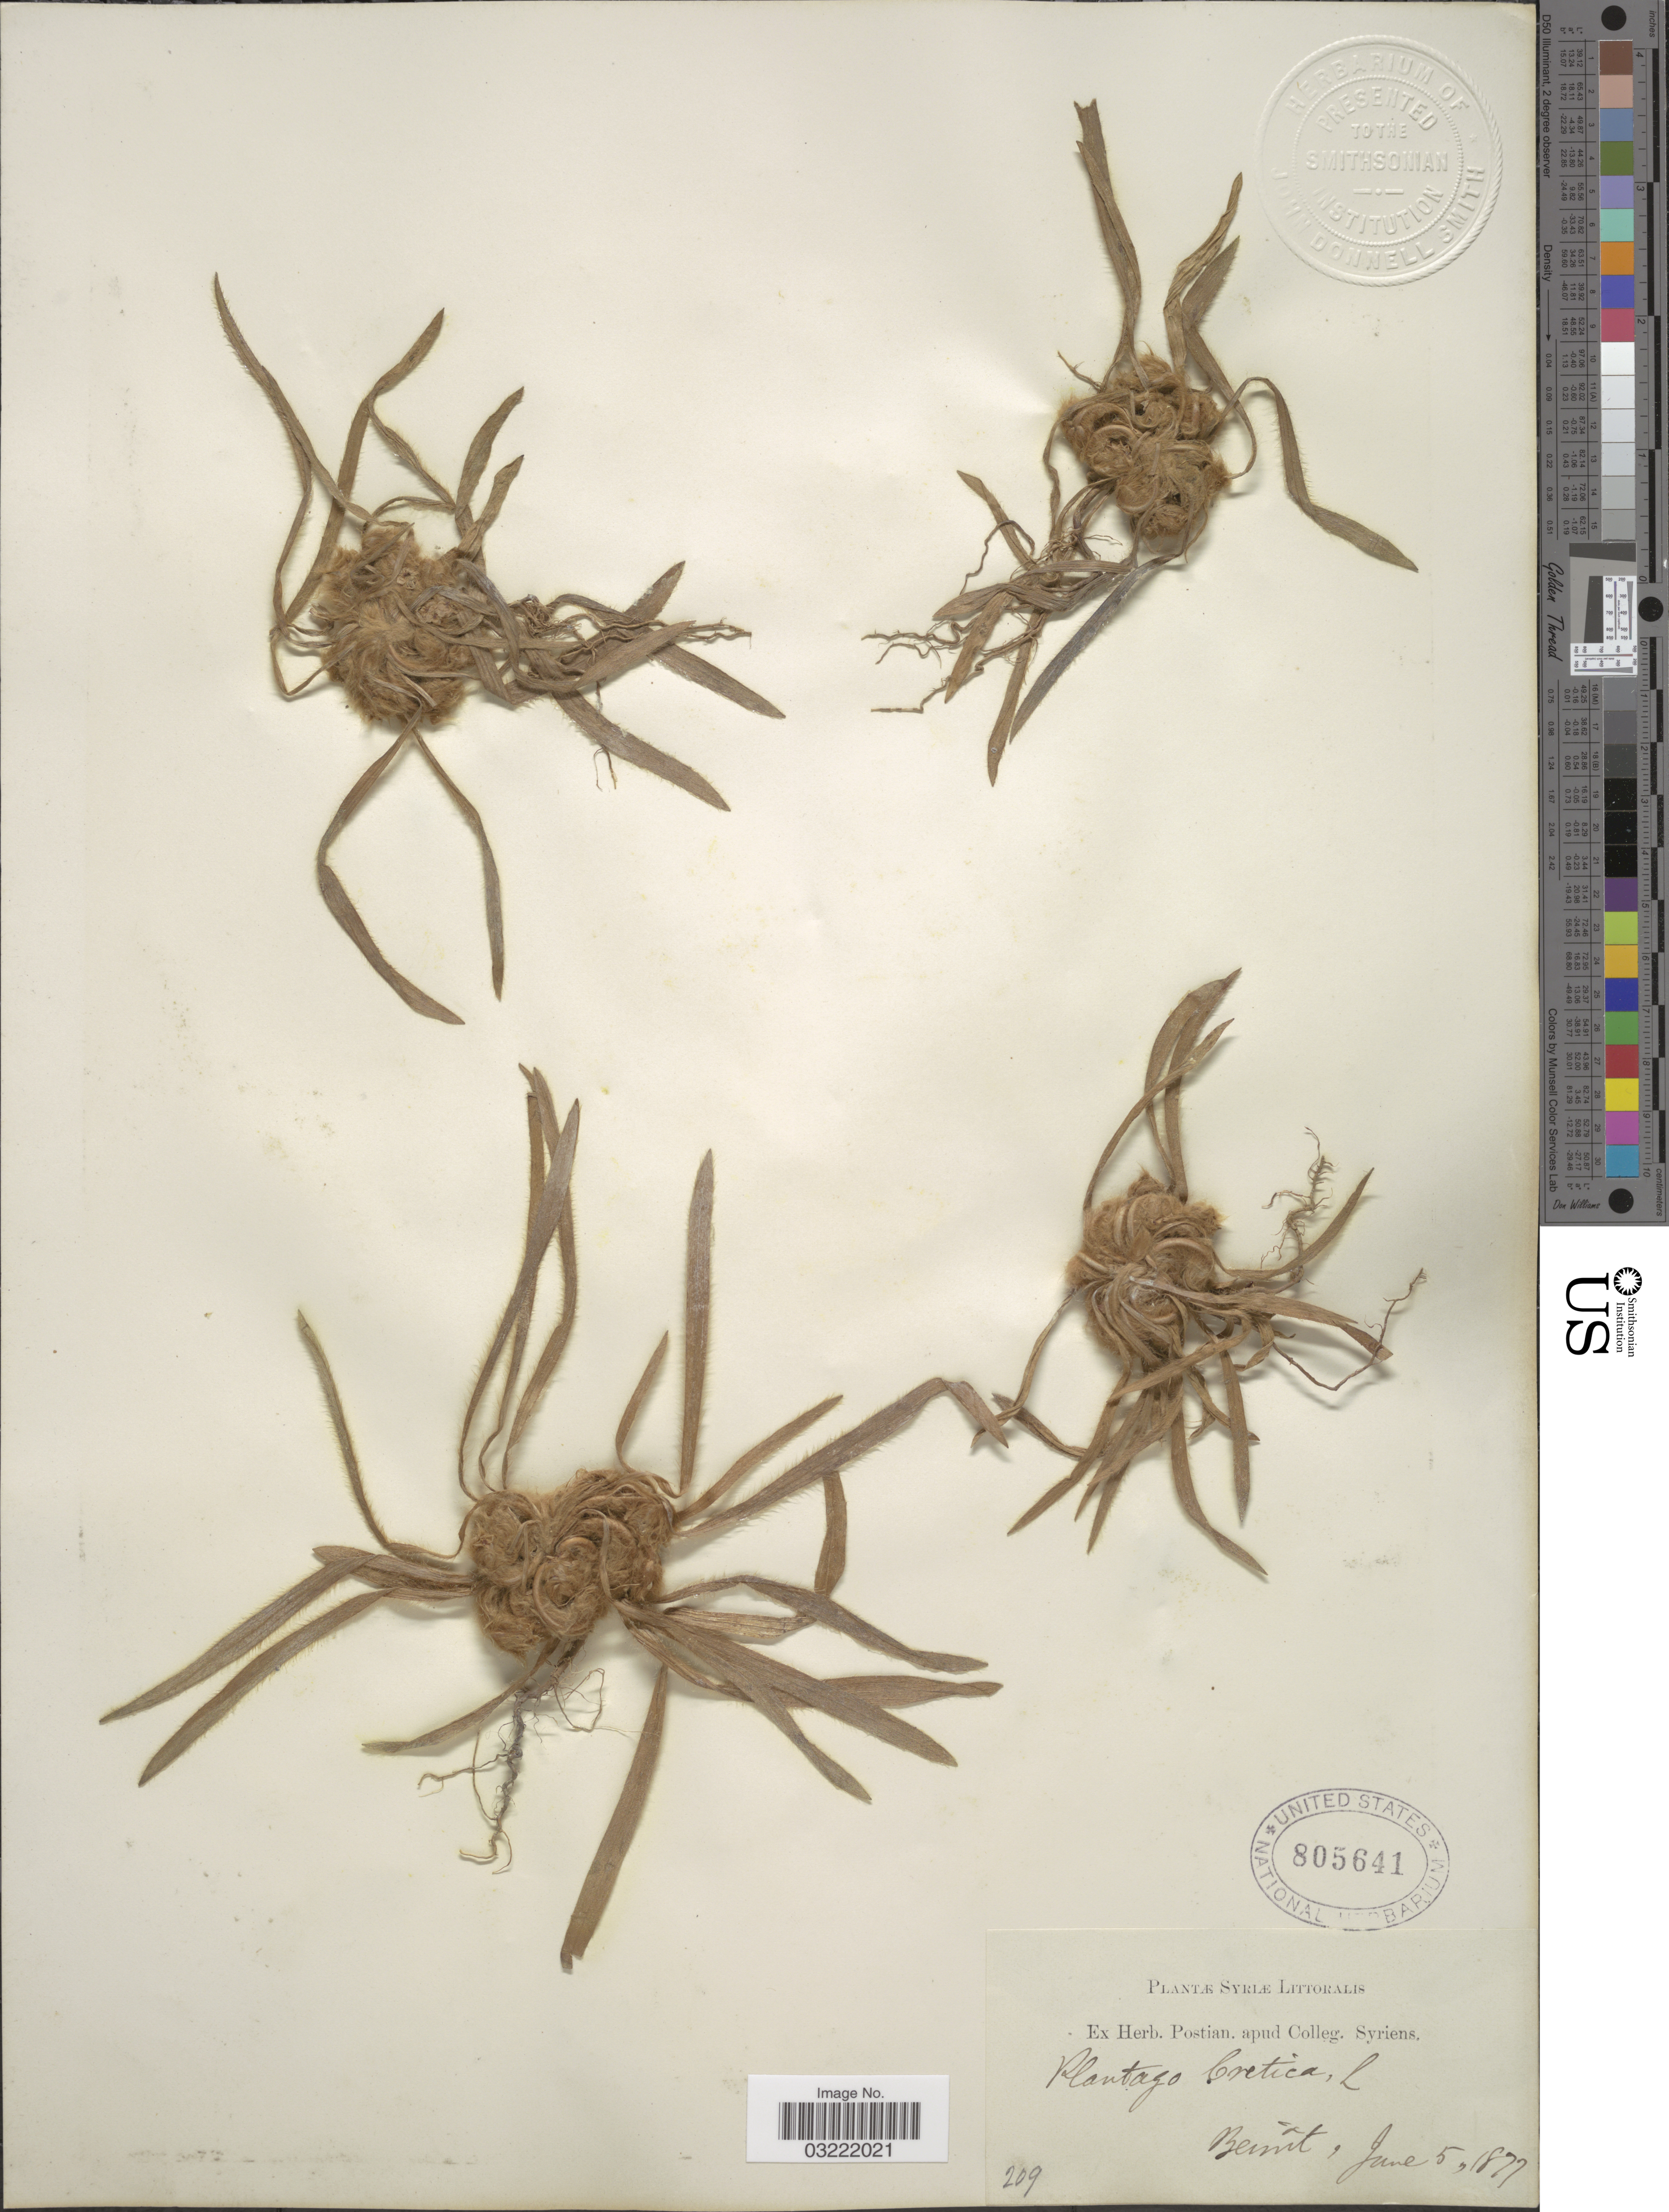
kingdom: Plantae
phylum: Tracheophyta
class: Magnoliopsida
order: Lamiales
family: Plantaginaceae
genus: Plantago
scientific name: Plantago cretica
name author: L.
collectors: ex herb. Postian. apud Colleg. Syriens. Protest. USE "Fannie P. A. Shepard" (10308853) AS PRIMARY COLLECTOR INSTEAD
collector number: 209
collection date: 1877-06-05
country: Syria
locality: Syriæ Littoralis.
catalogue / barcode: US 805641